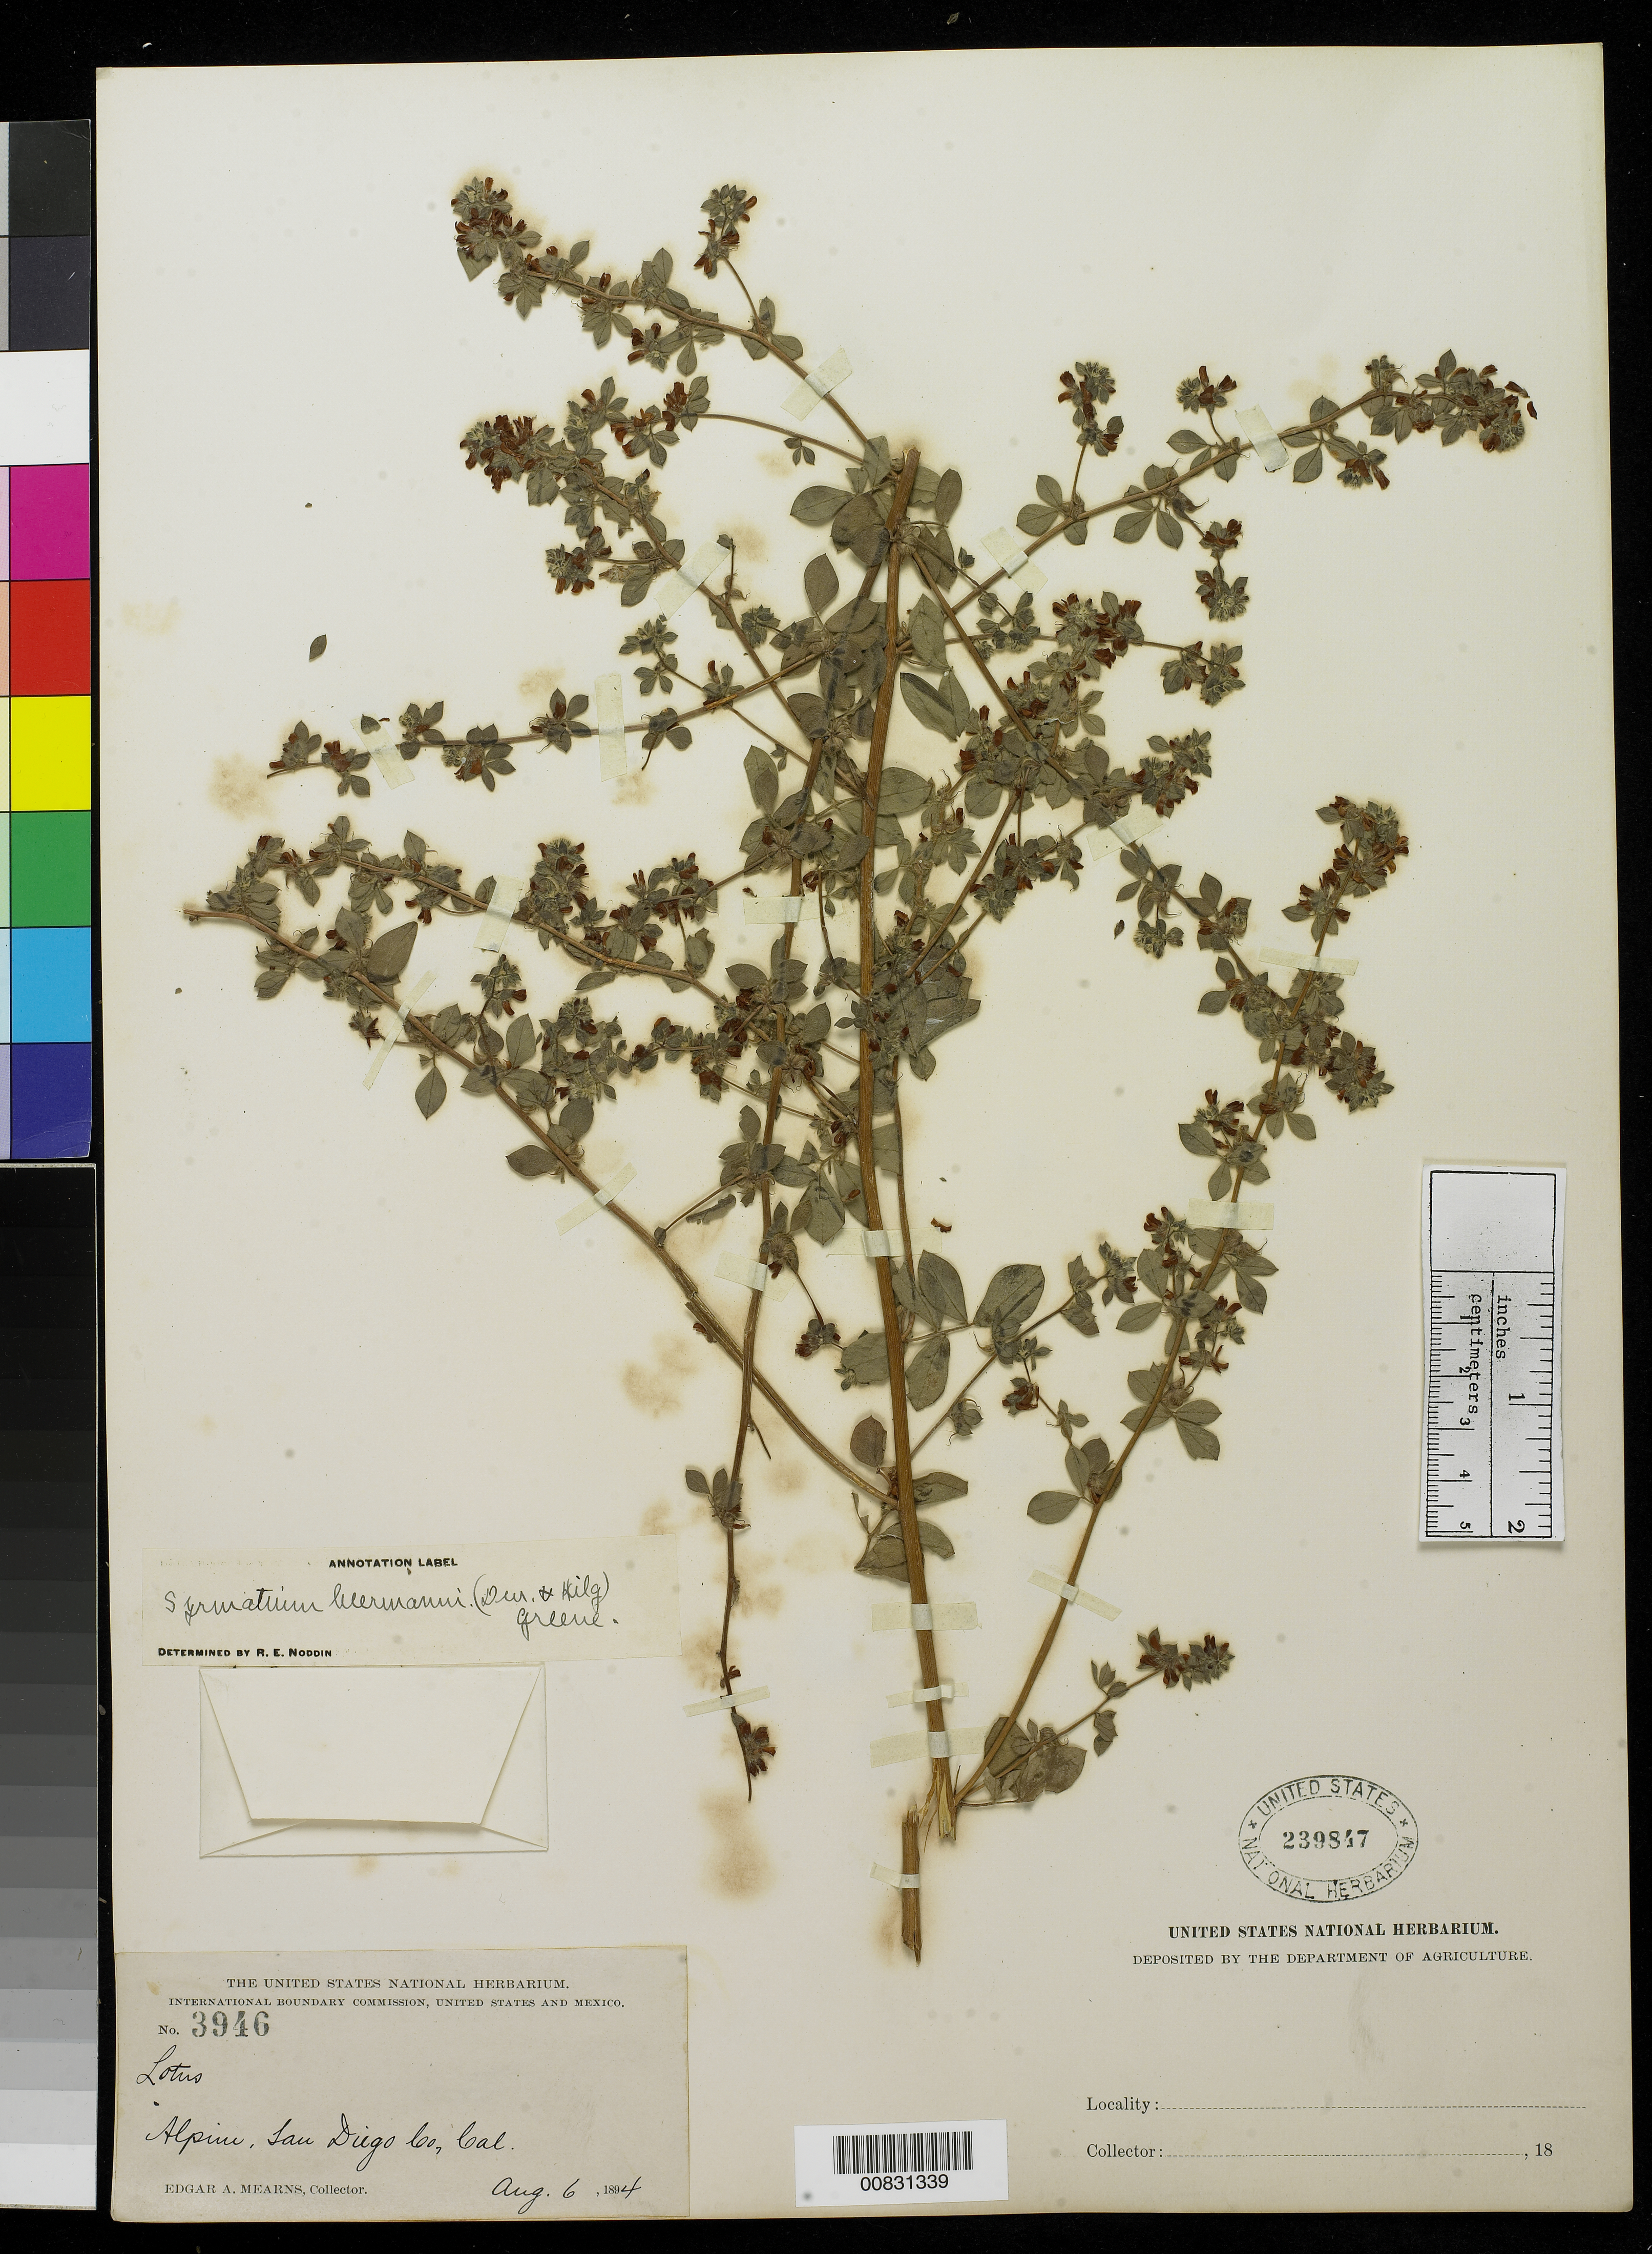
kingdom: Plantae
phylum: Tracheophyta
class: Magnoliopsida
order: Fabales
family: Fabaceae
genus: Syrmatium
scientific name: Syrmatium tomentosum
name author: (Hook. & Arn.) Vogel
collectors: E. A. Mearns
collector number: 3946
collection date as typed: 06 Aug 1894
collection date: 1894-08-06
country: United States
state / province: California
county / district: San Diego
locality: Alpine, San Diego County, California.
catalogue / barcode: US 239847